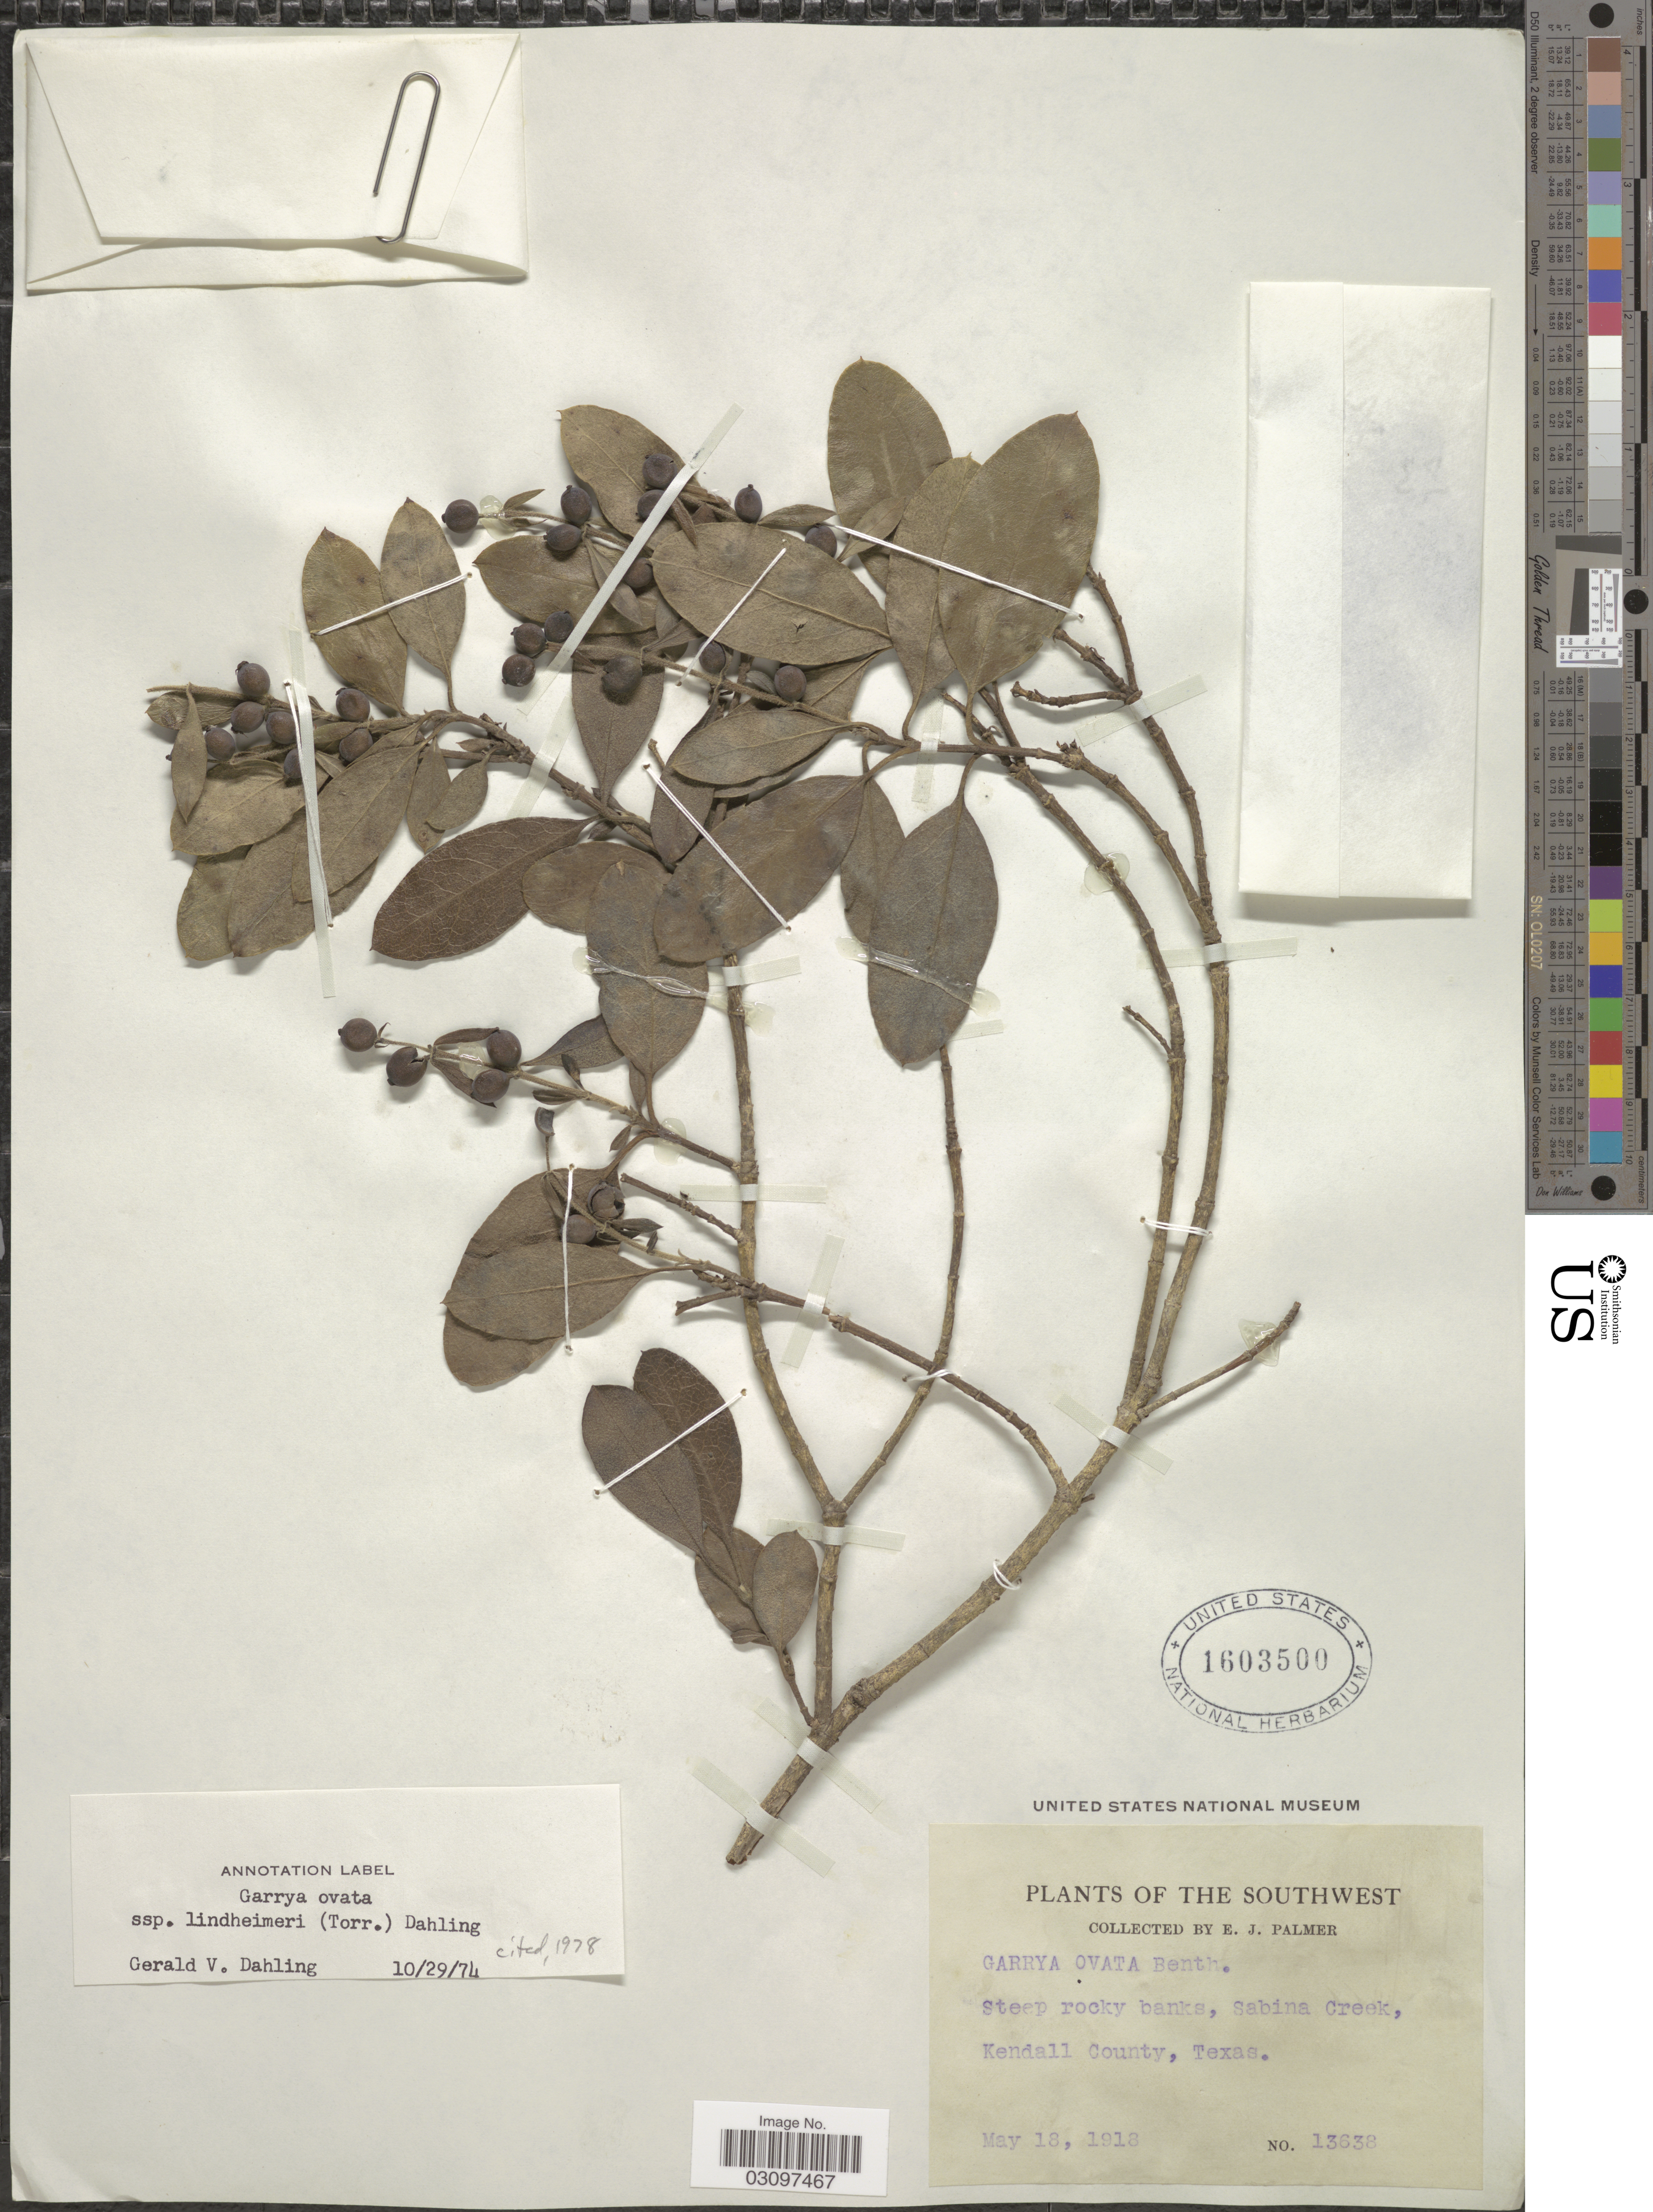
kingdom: Plantae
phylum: Tracheophyta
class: Magnoliopsida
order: Garryales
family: Garryaceae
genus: Garrya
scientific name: Garrya ovata subsp. lindheimeri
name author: (Torr.) Dahling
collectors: E. J. Palmer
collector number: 13638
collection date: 1913-03-13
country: United States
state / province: Texas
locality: The Southwest. Steep rocky banks, Sabina Creek, Kendall County.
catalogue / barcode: US 1603500